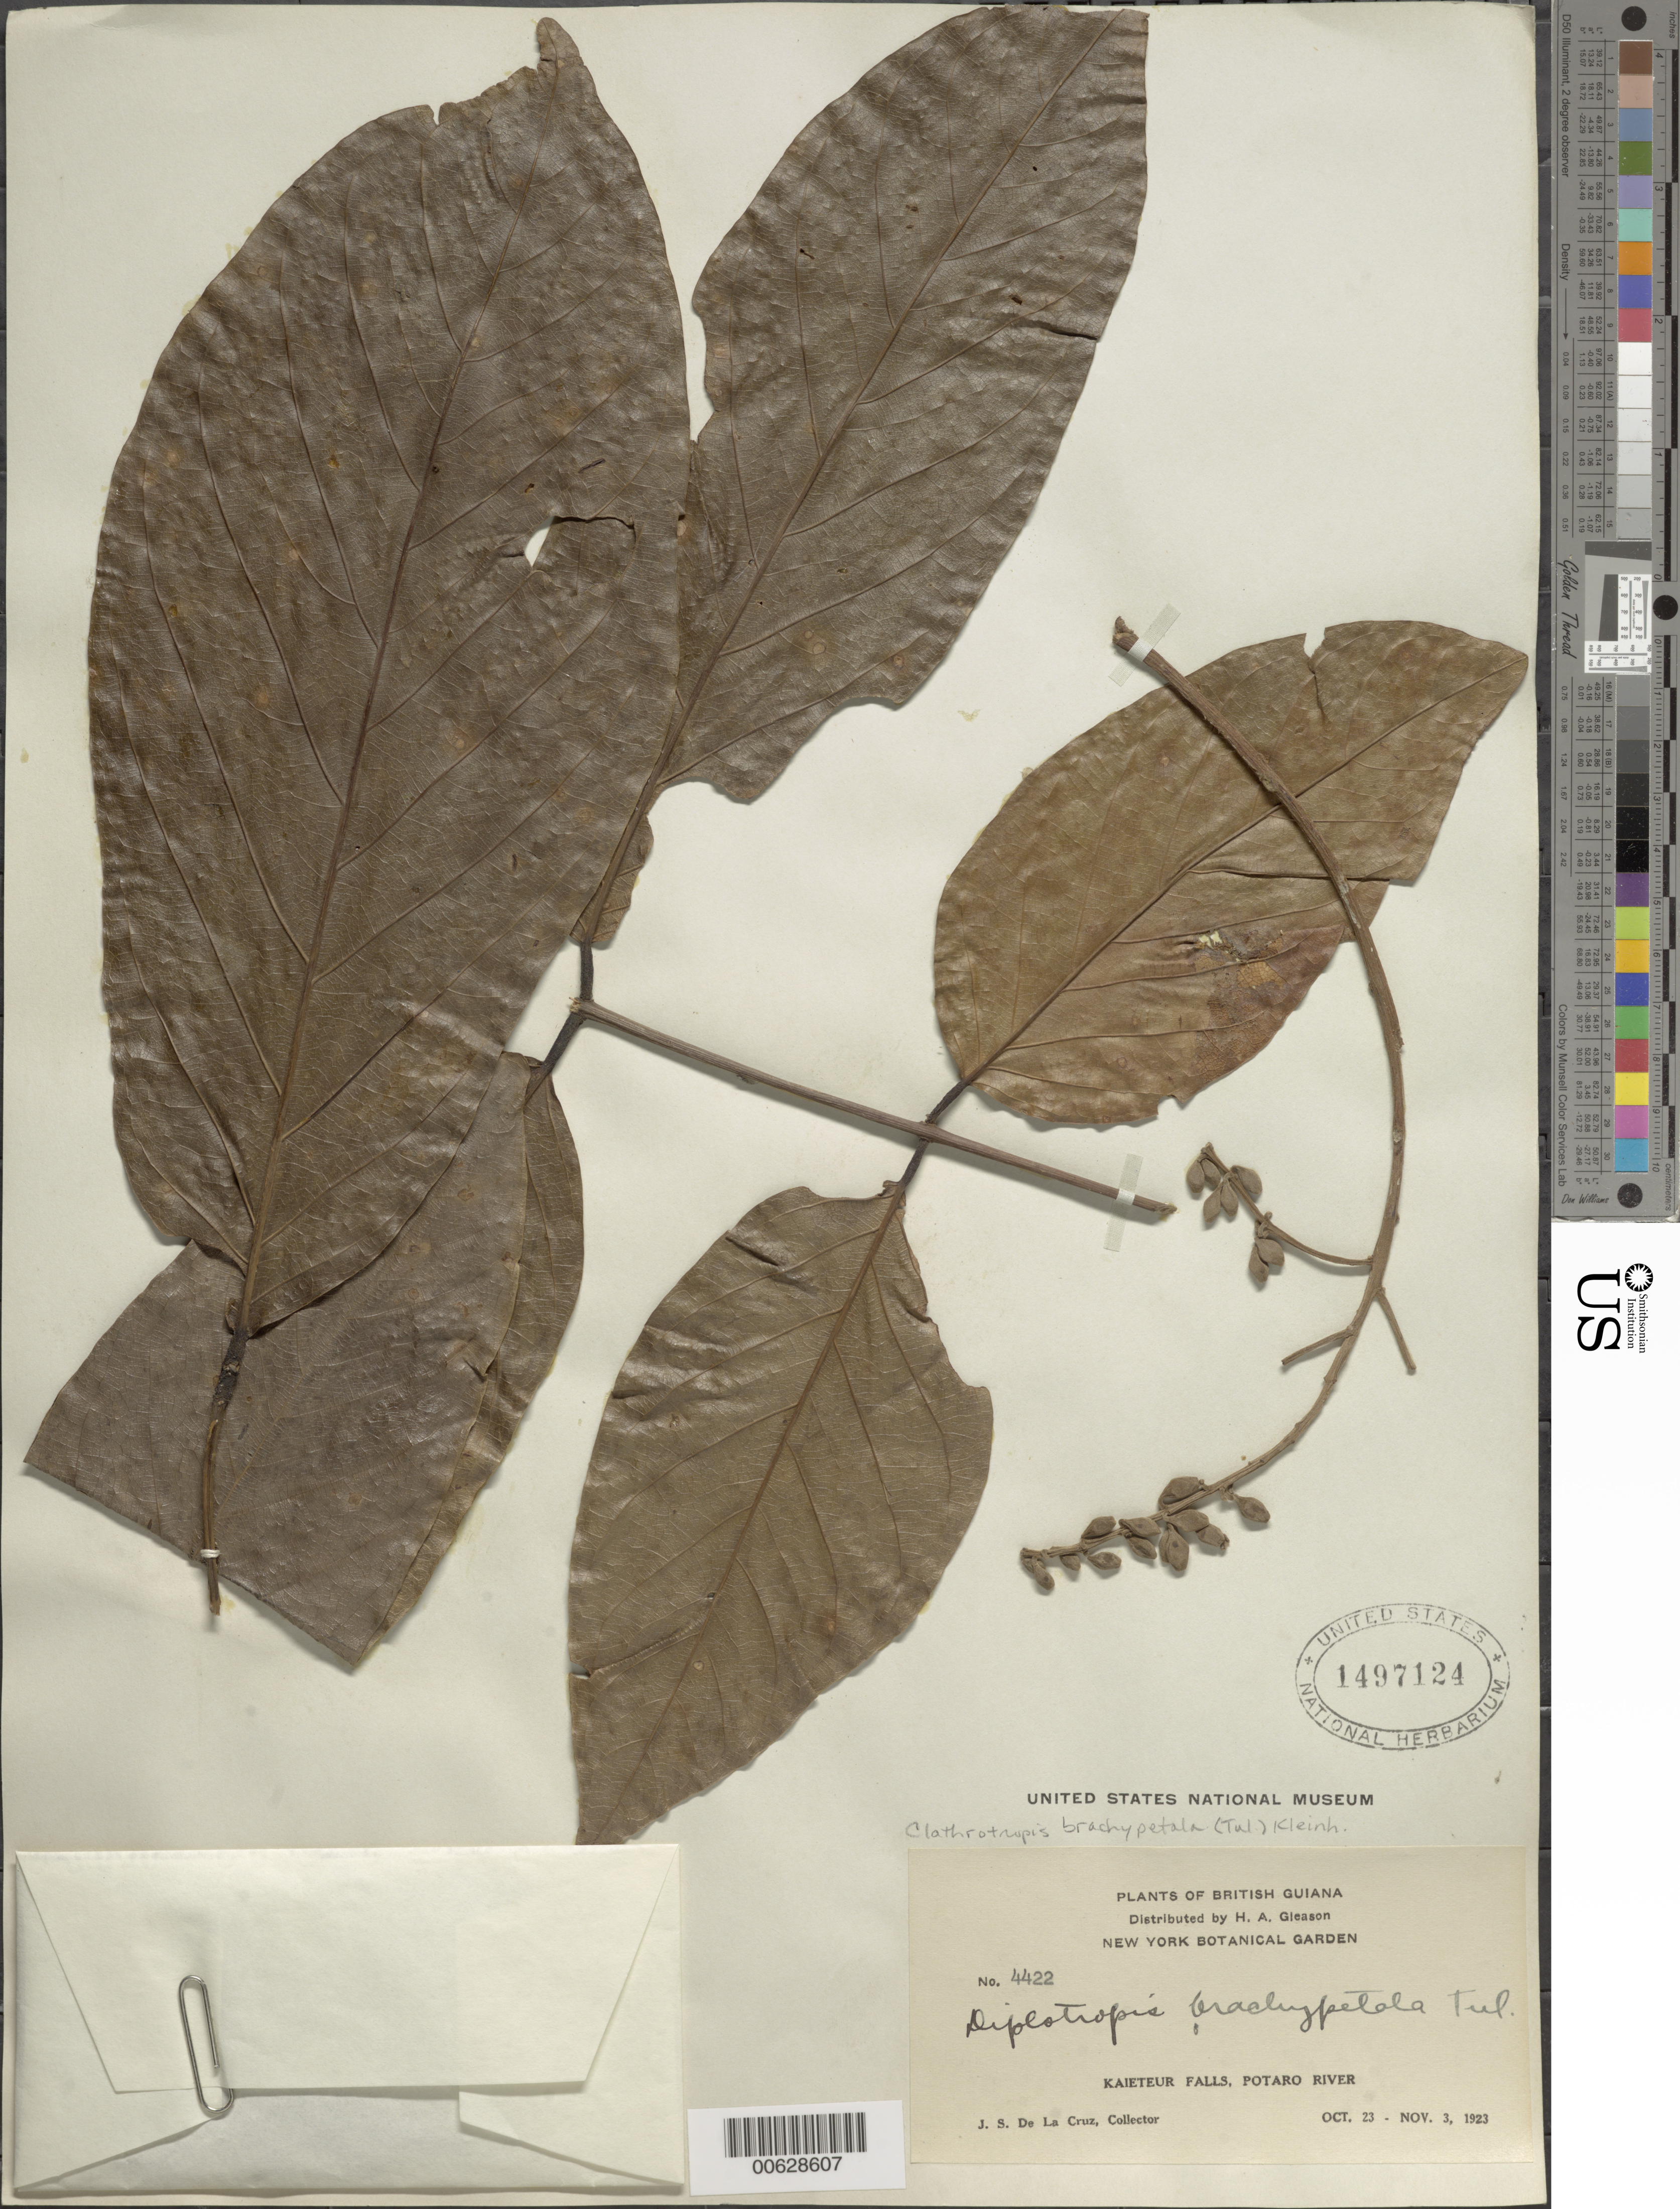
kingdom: Plantae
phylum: Tracheophyta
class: Magnoliopsida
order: Fabales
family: Fabaceae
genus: Clathrotropis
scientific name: Clathrotropis brachypetala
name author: (Tul.) Kleinh.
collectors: J. S. de la Cruz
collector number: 4422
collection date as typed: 23-Oct-23 to 3-Nov-23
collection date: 1923-10-23/1923-11-03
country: Guyana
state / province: Potaro-Siparuni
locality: Kaieteur Falls, Potaro R.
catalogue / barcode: US 1497124